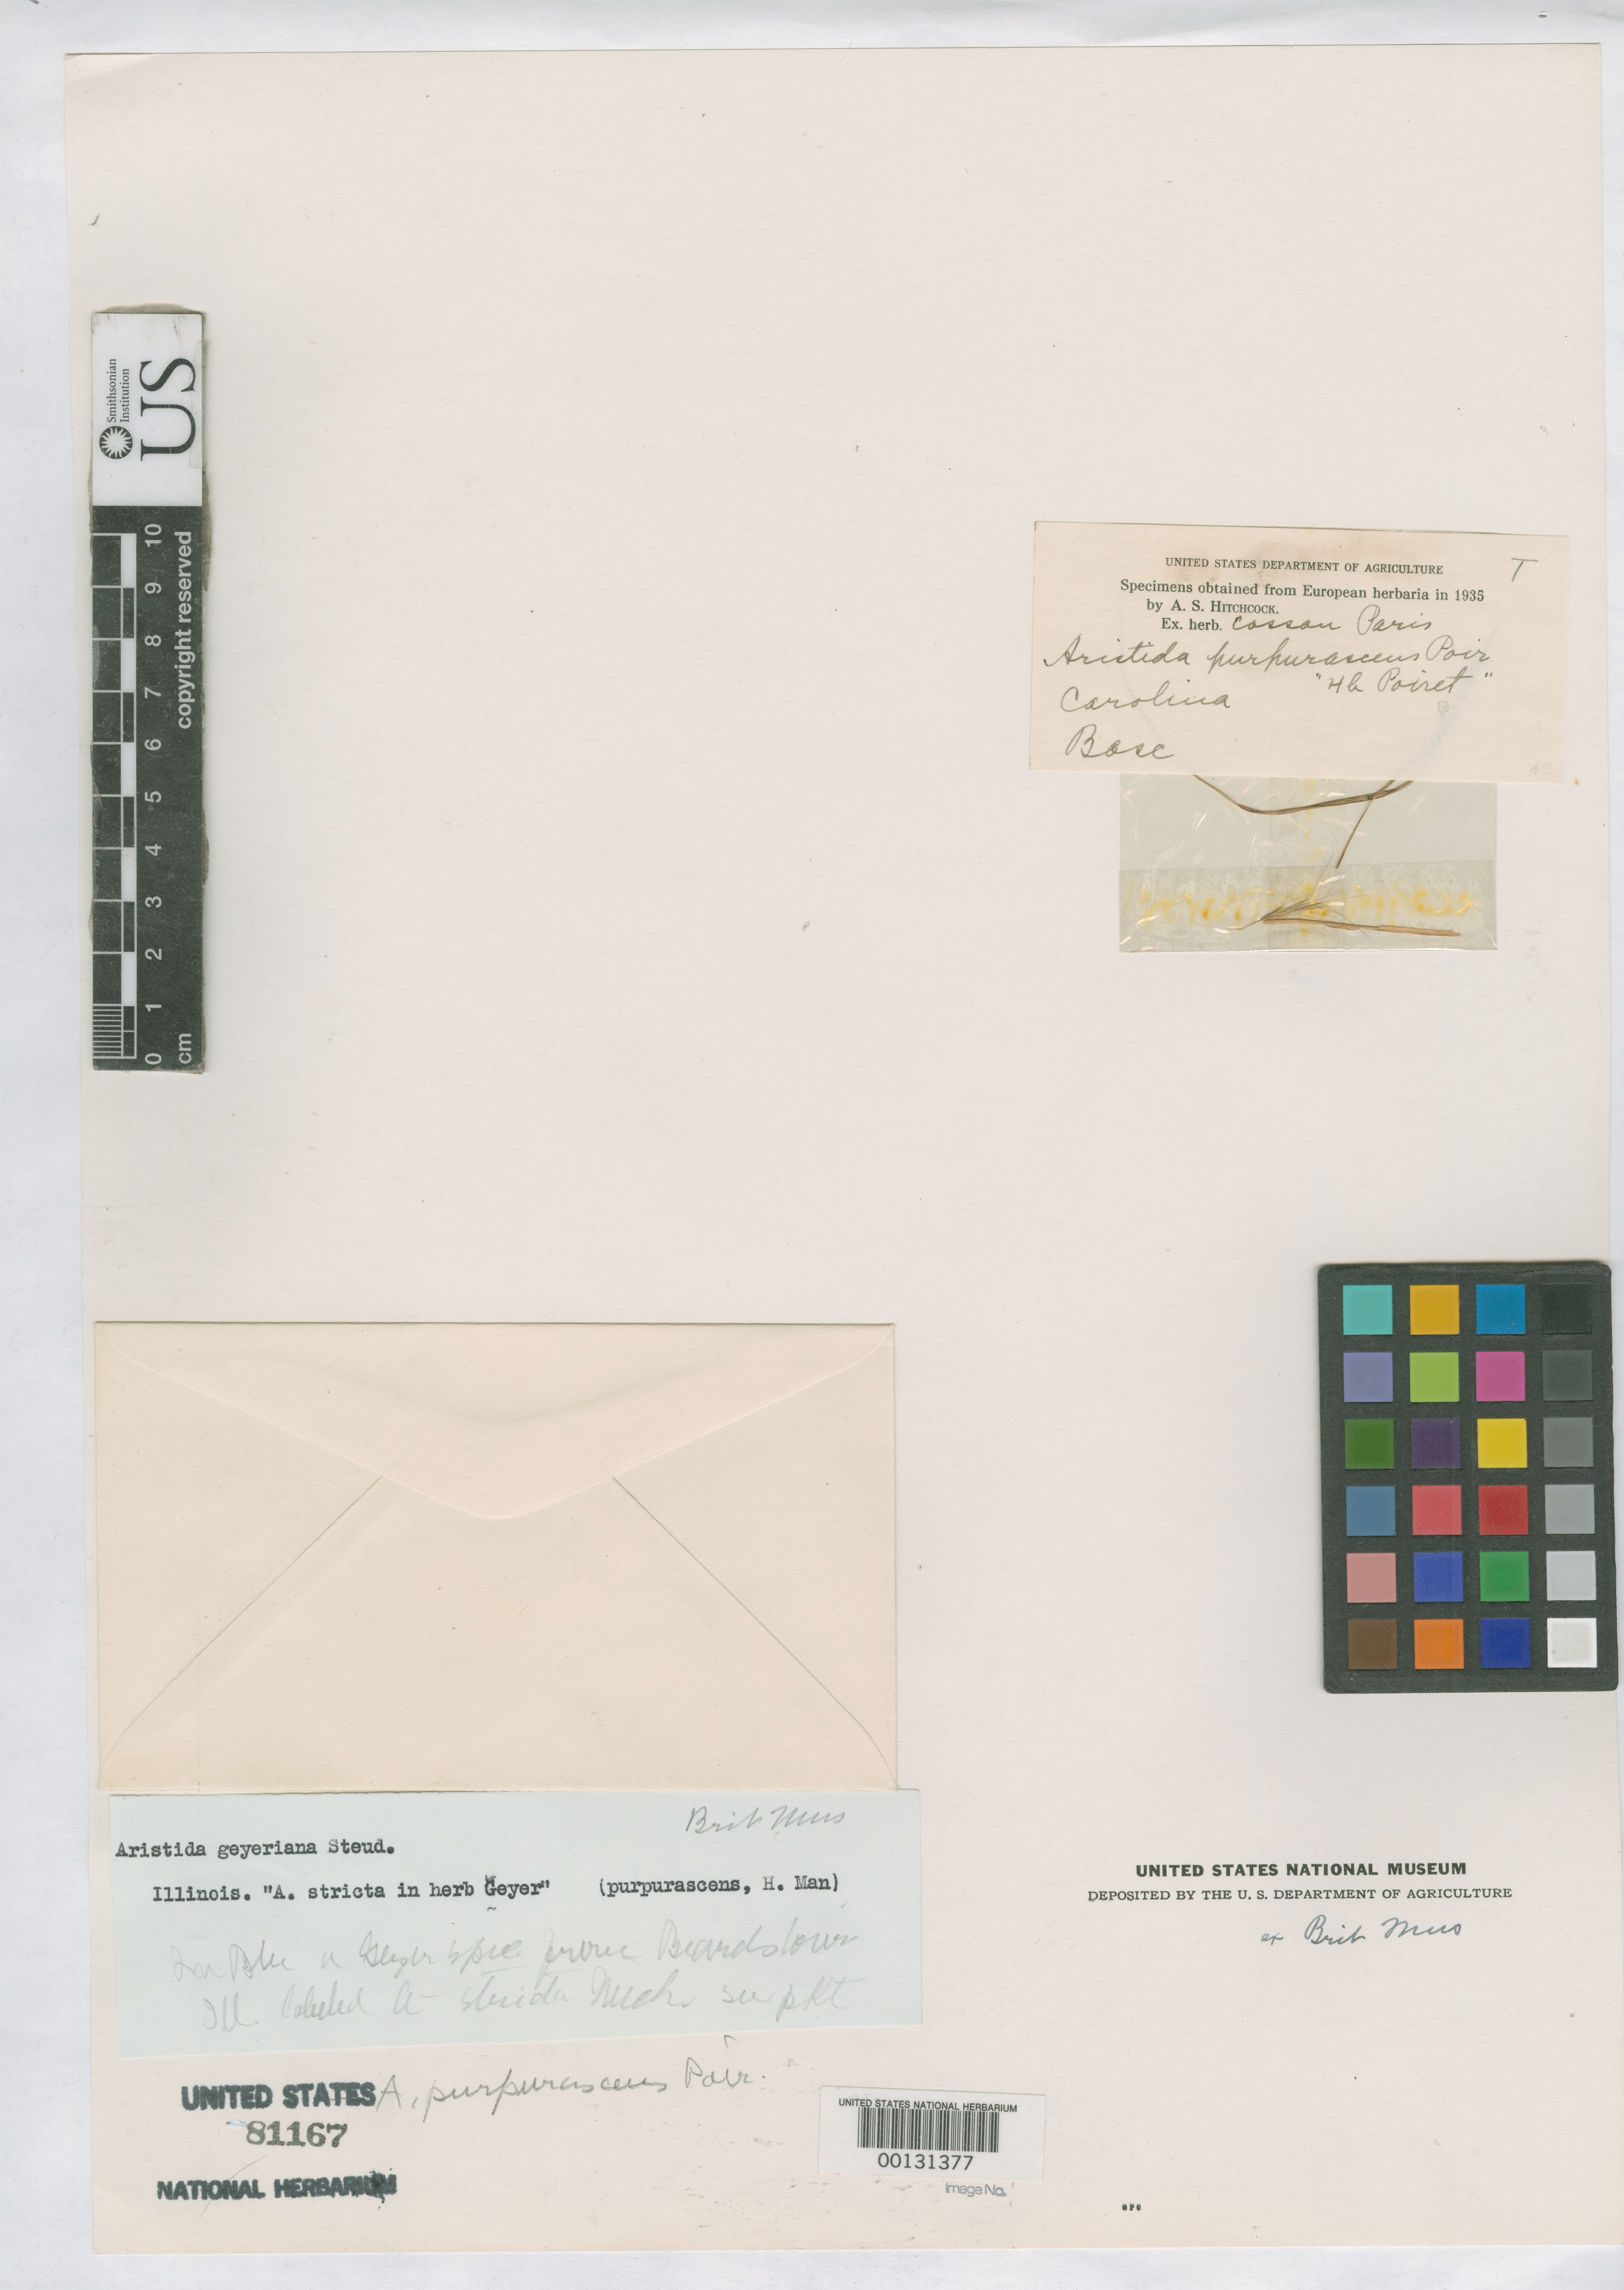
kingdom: Plantae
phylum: Tracheophyta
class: Liliopsida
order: Poales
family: Poaceae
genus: Aristida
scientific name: Aristida purpurascens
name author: Poir. in Lam.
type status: Type Fragment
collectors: L. A. G. Bosc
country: United States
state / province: North Carolina / South Carolina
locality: "Carolina"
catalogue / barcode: US 81167